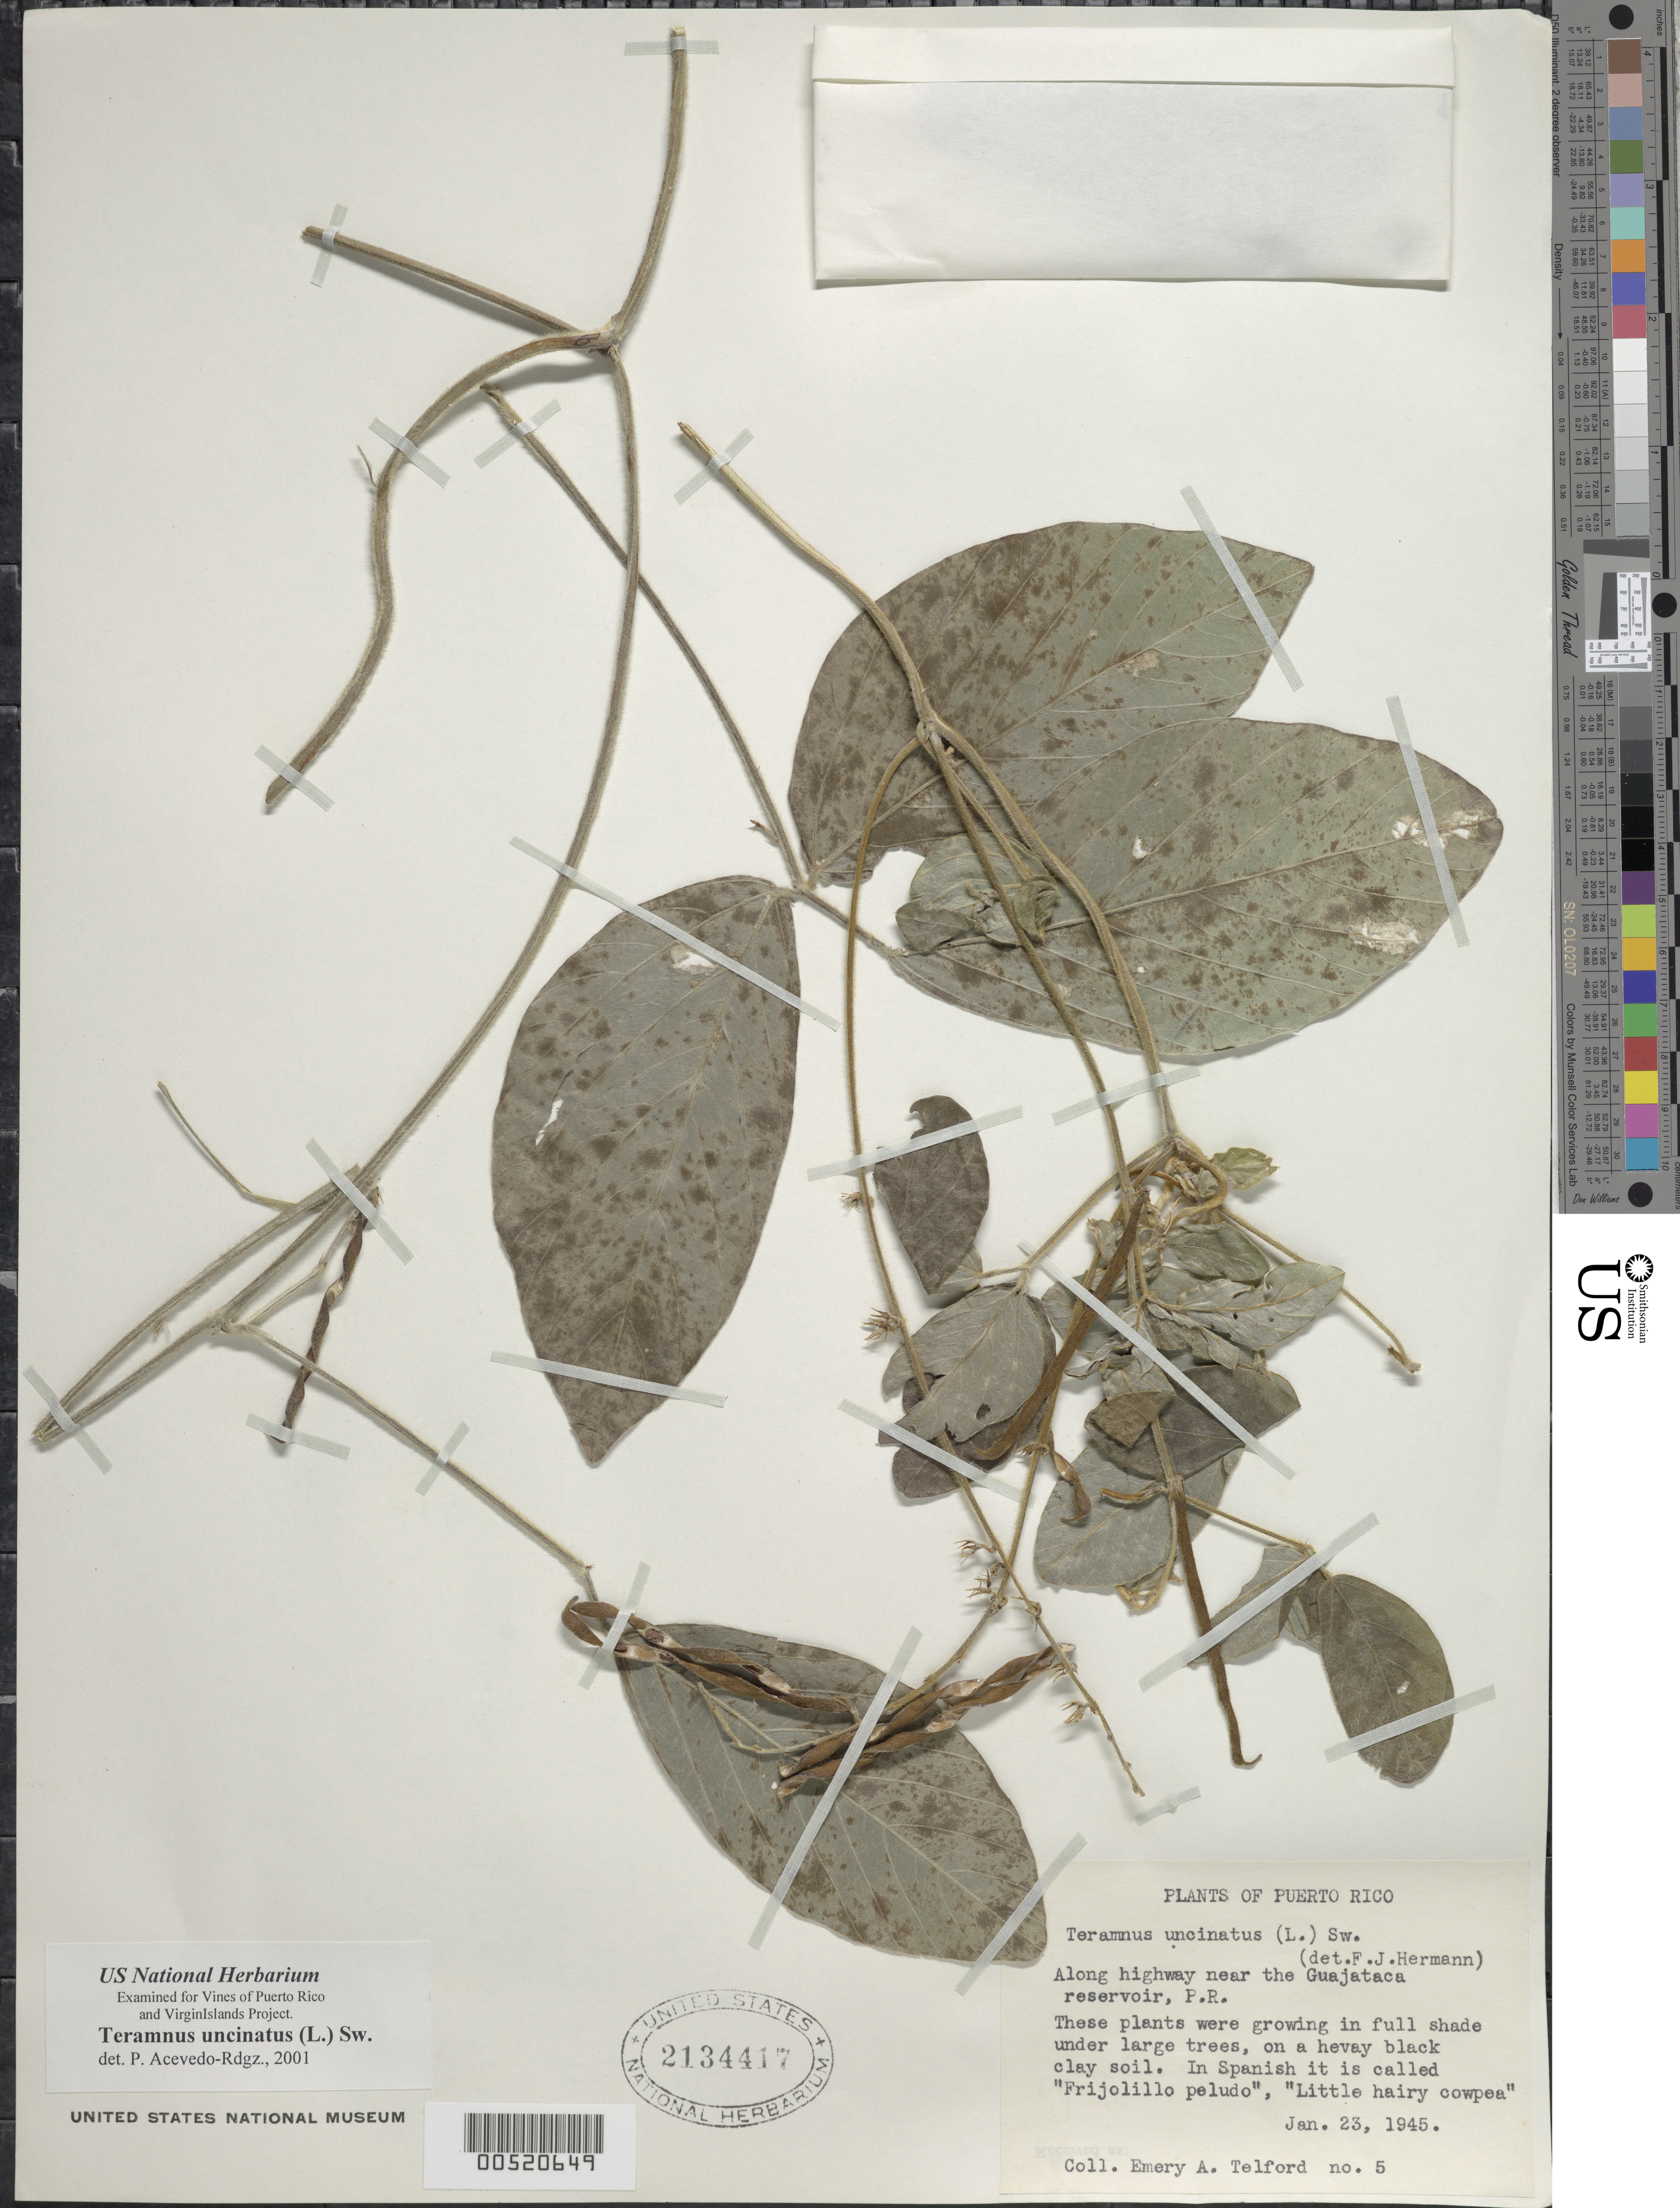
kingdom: Plantae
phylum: Tracheophyta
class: Magnoliopsida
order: Fabales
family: Fabaceae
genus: Teramnus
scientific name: Teramnus uncinatus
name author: (L.) Sw.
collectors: E. Telford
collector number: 5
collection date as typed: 23 Jan 1945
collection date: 1945-01-23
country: Puerto Rico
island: Greater Antilles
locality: near the Guajataca Reservoir. Growing in full shade under large trees on a heavy black clay soil.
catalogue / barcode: US 2134417